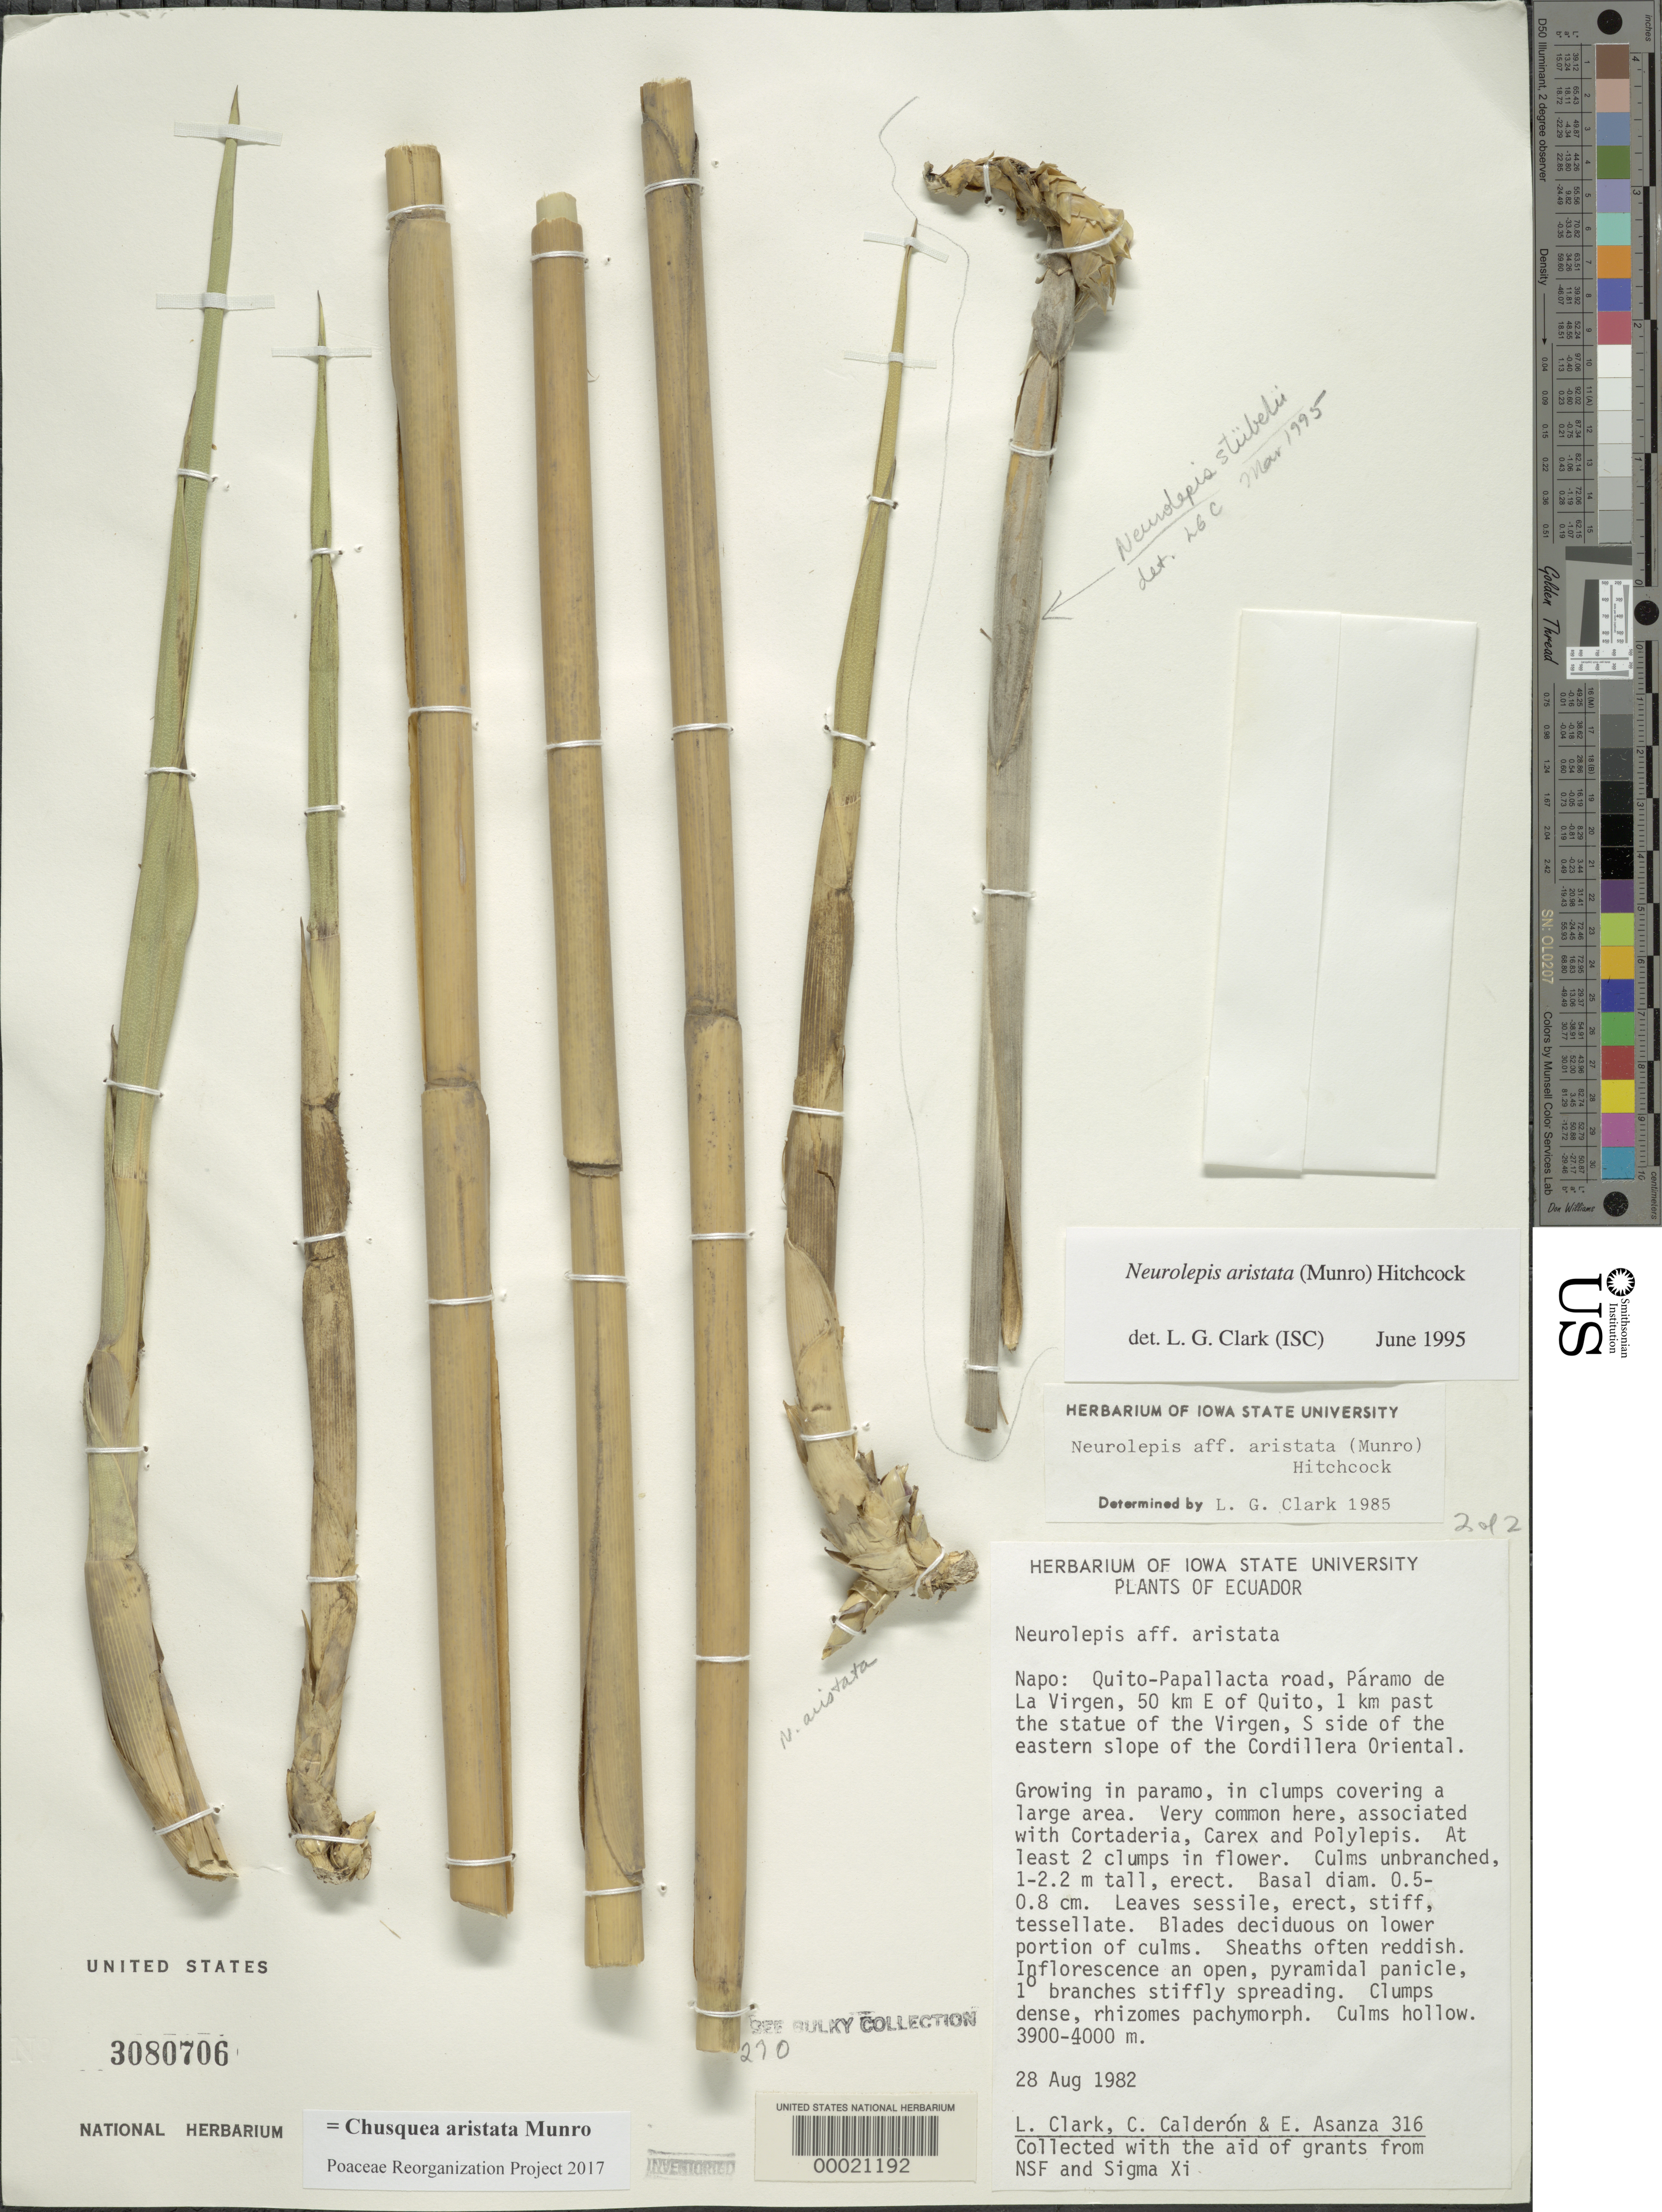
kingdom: Plantae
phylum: Tracheophyta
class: Liliopsida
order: Poales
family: Poaceae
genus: Chusquea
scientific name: Chusquea aristata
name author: Munro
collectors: L. G. Clark & C. E. Calderón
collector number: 316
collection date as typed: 28 Aug 1982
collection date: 1982-08-28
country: Ecuador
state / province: Napo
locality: Quito-papallacta road, Paramo de la Virgen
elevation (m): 3900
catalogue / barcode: US 3080706